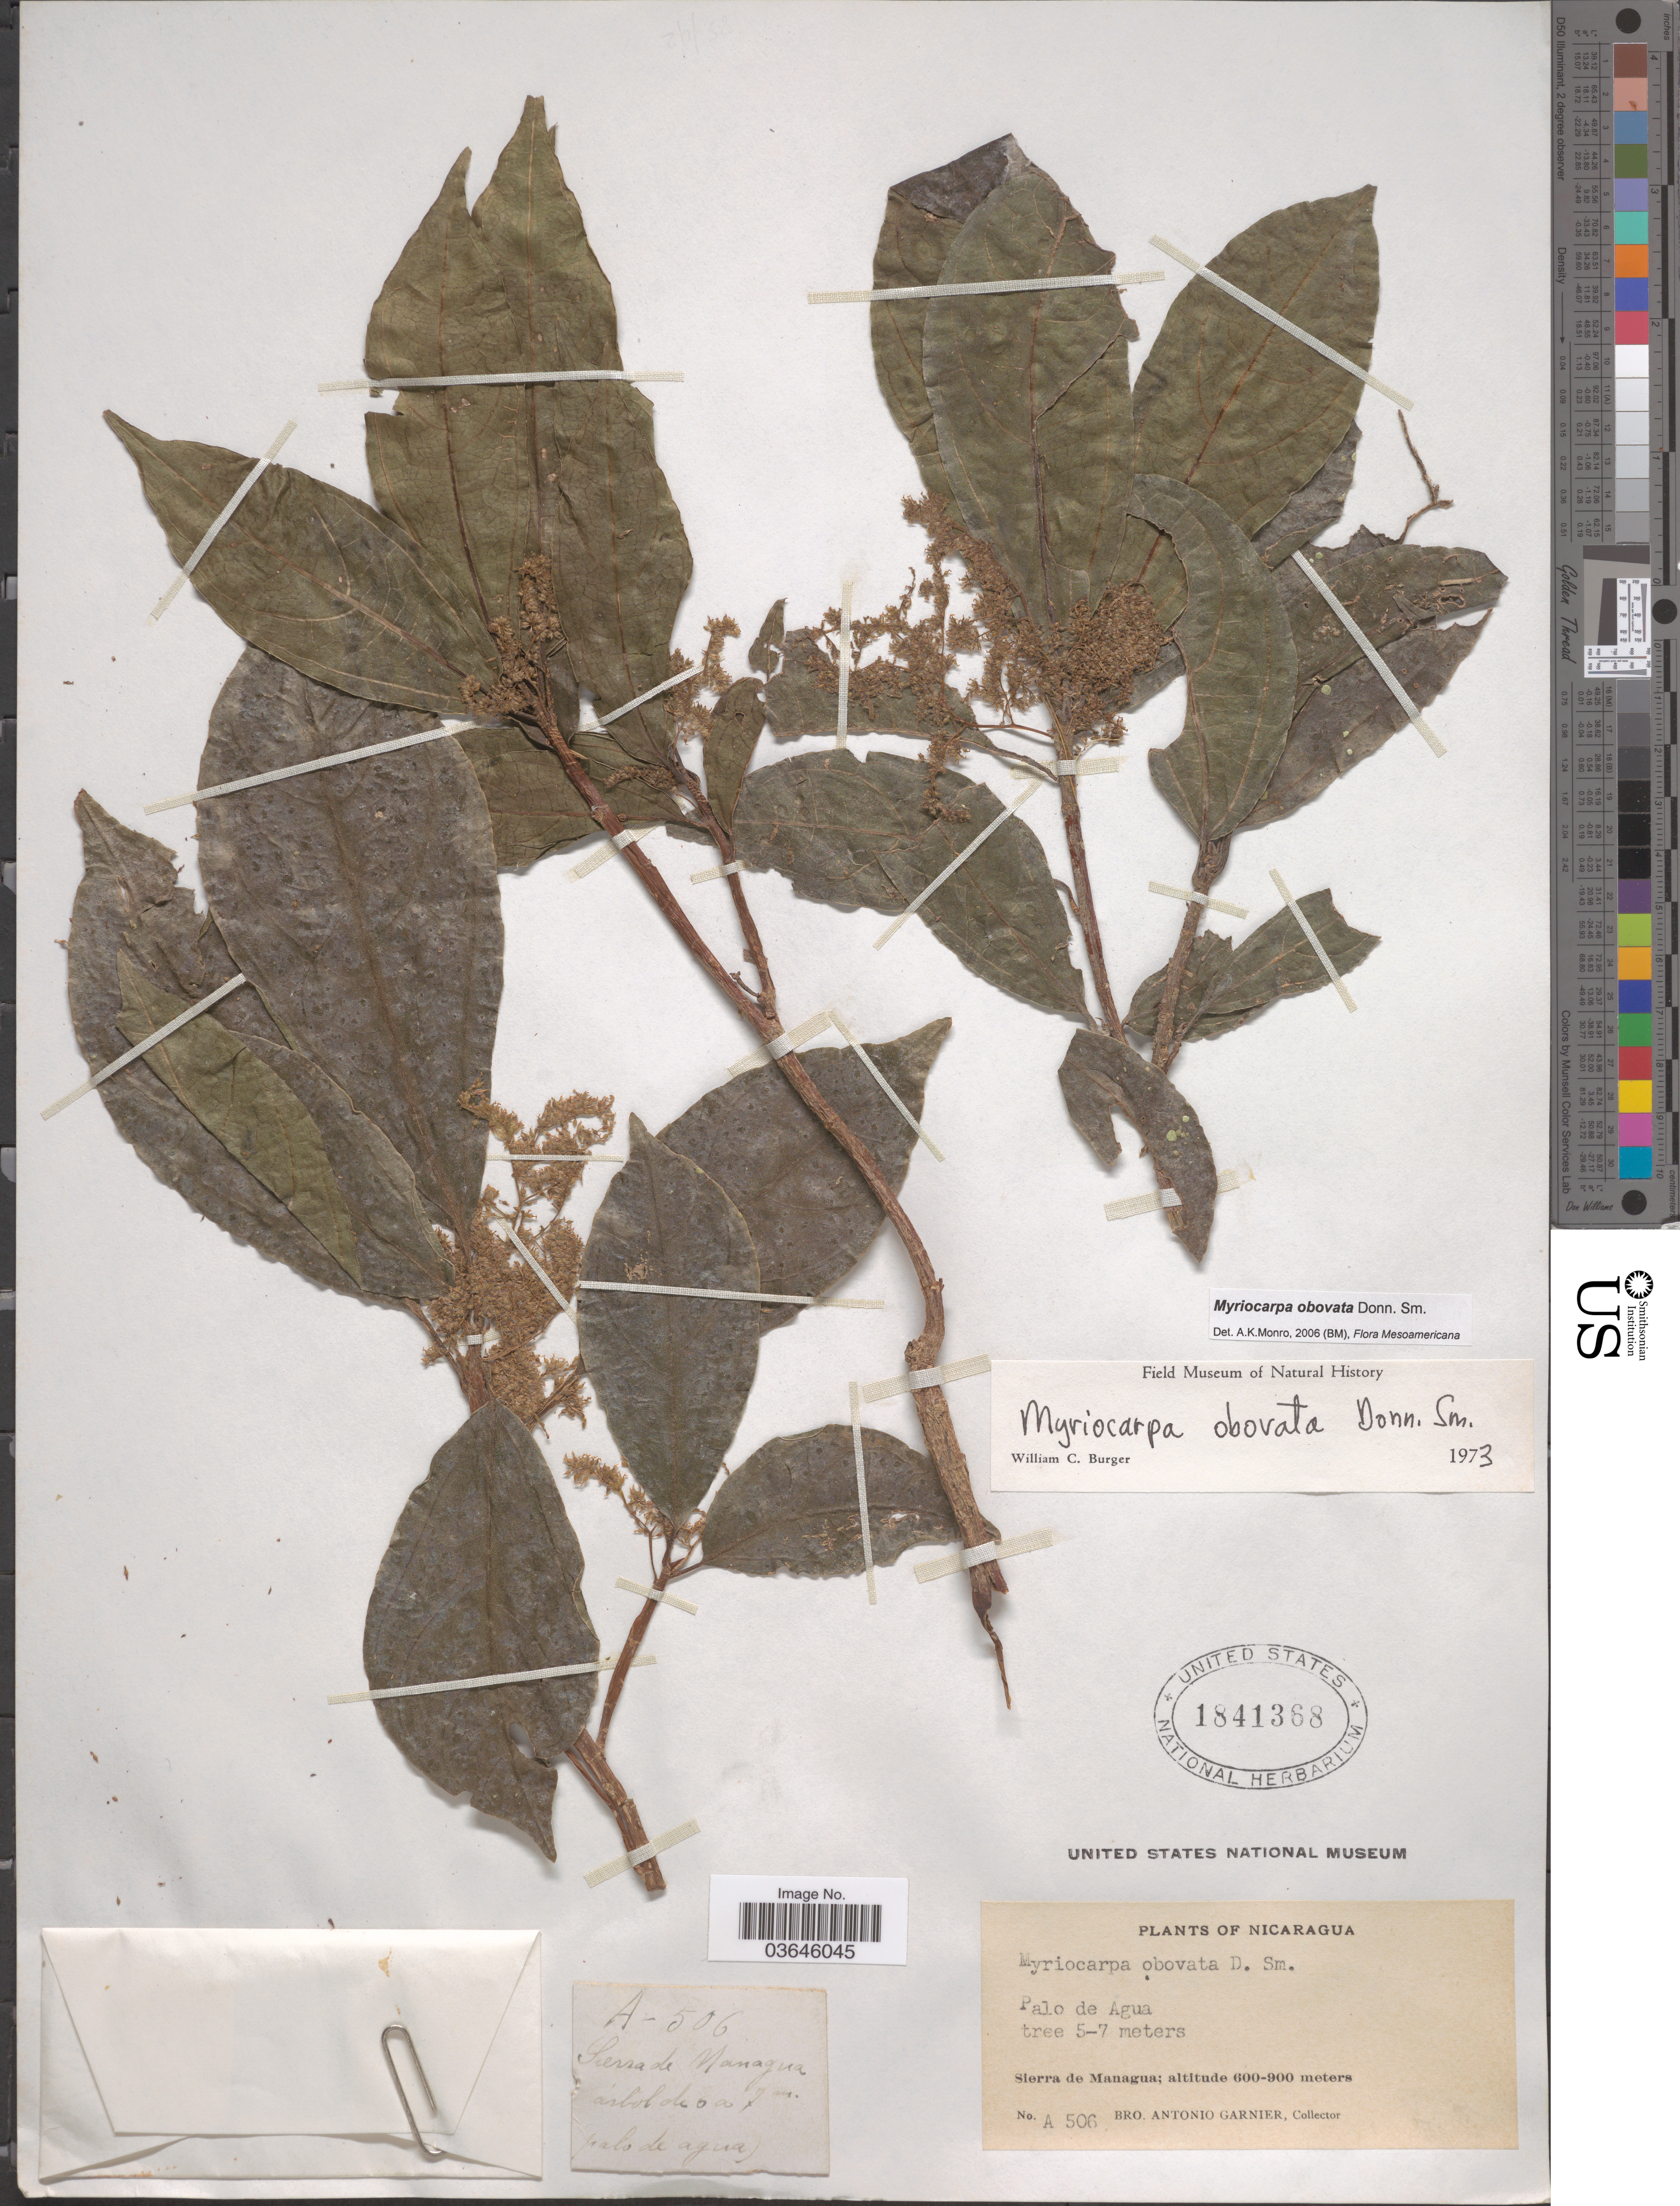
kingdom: Plantae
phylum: Tracheophyta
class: Magnoliopsida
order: Rosales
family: Urticaceae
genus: Myriocarpa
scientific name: Myriocarpa obovata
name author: Donn. Sm.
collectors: Bro. A. Garnier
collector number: A506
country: Nicaragua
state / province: Managua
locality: Palo de Agua. Sierra de Managua.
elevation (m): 600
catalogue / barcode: US 1841368